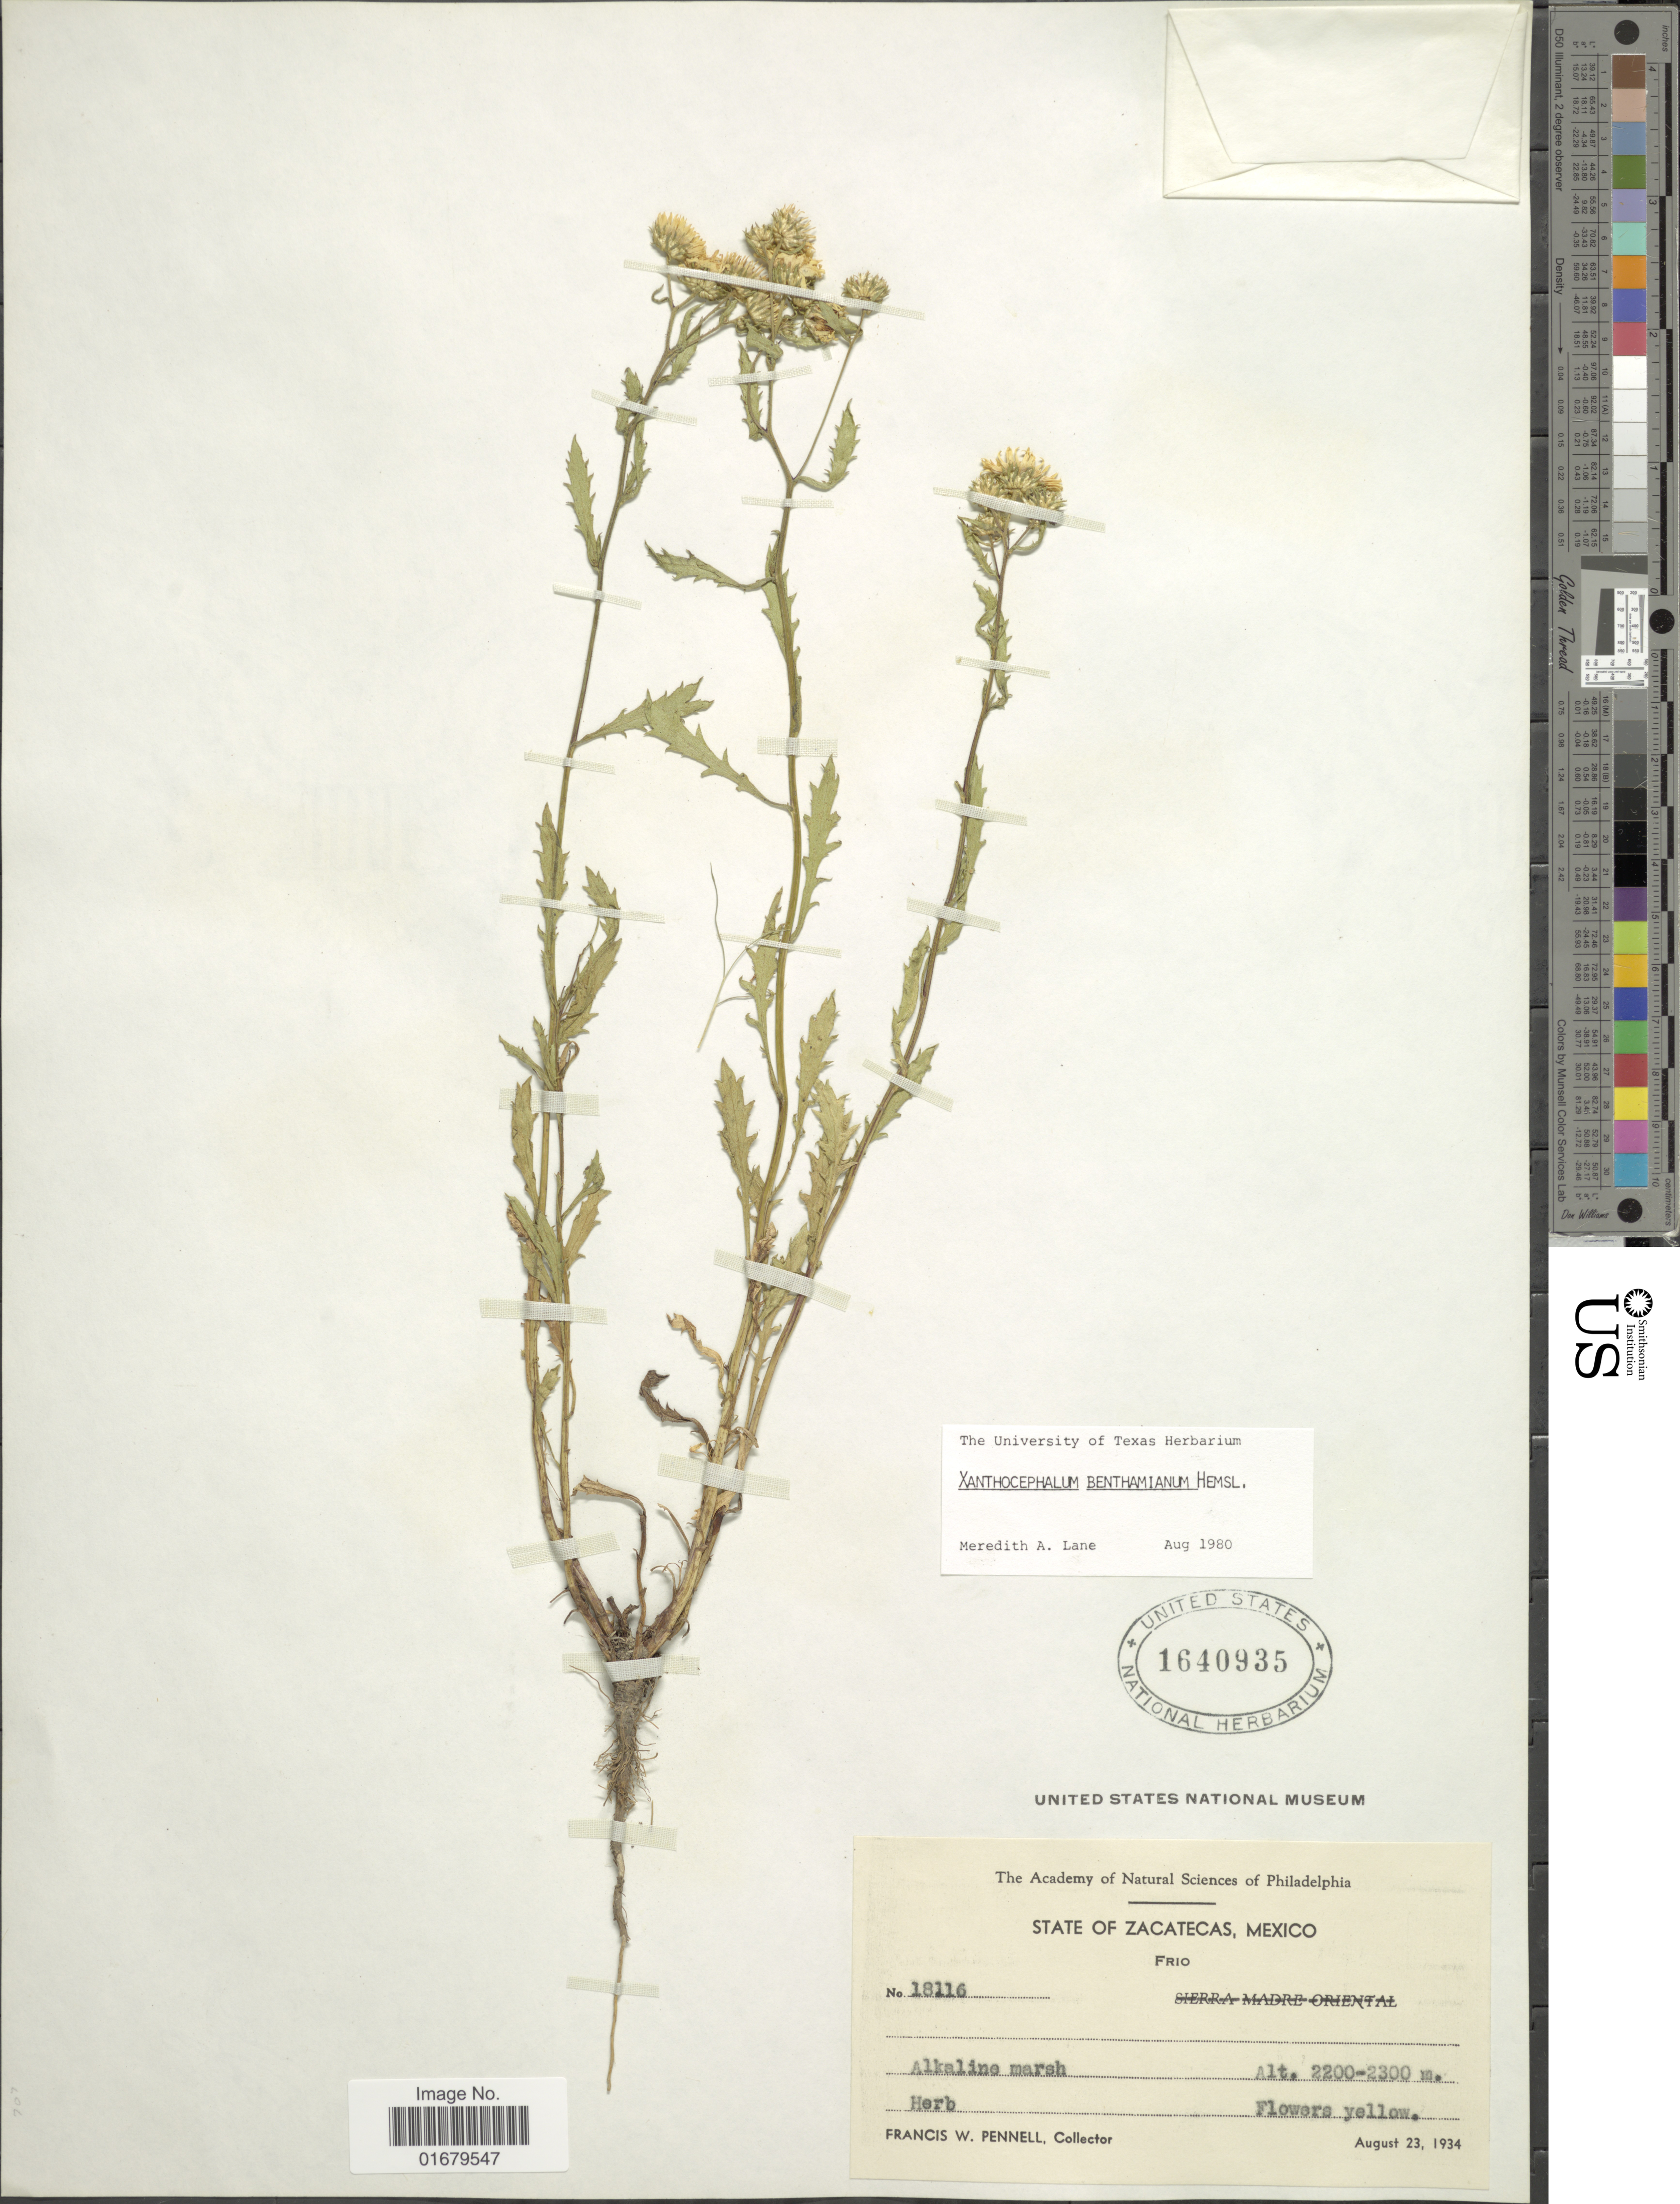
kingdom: Plantae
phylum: Tracheophyta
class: Magnoliopsida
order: Asterales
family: Asteraceae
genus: Xanthocephalum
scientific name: Xanthocephalum benthamianum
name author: Hemsl.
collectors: F. W. Pennell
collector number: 18116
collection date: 1934-08-23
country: Mexico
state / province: Zacatecas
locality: Frio, Alkaline marsh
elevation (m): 2200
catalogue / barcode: US 1640935